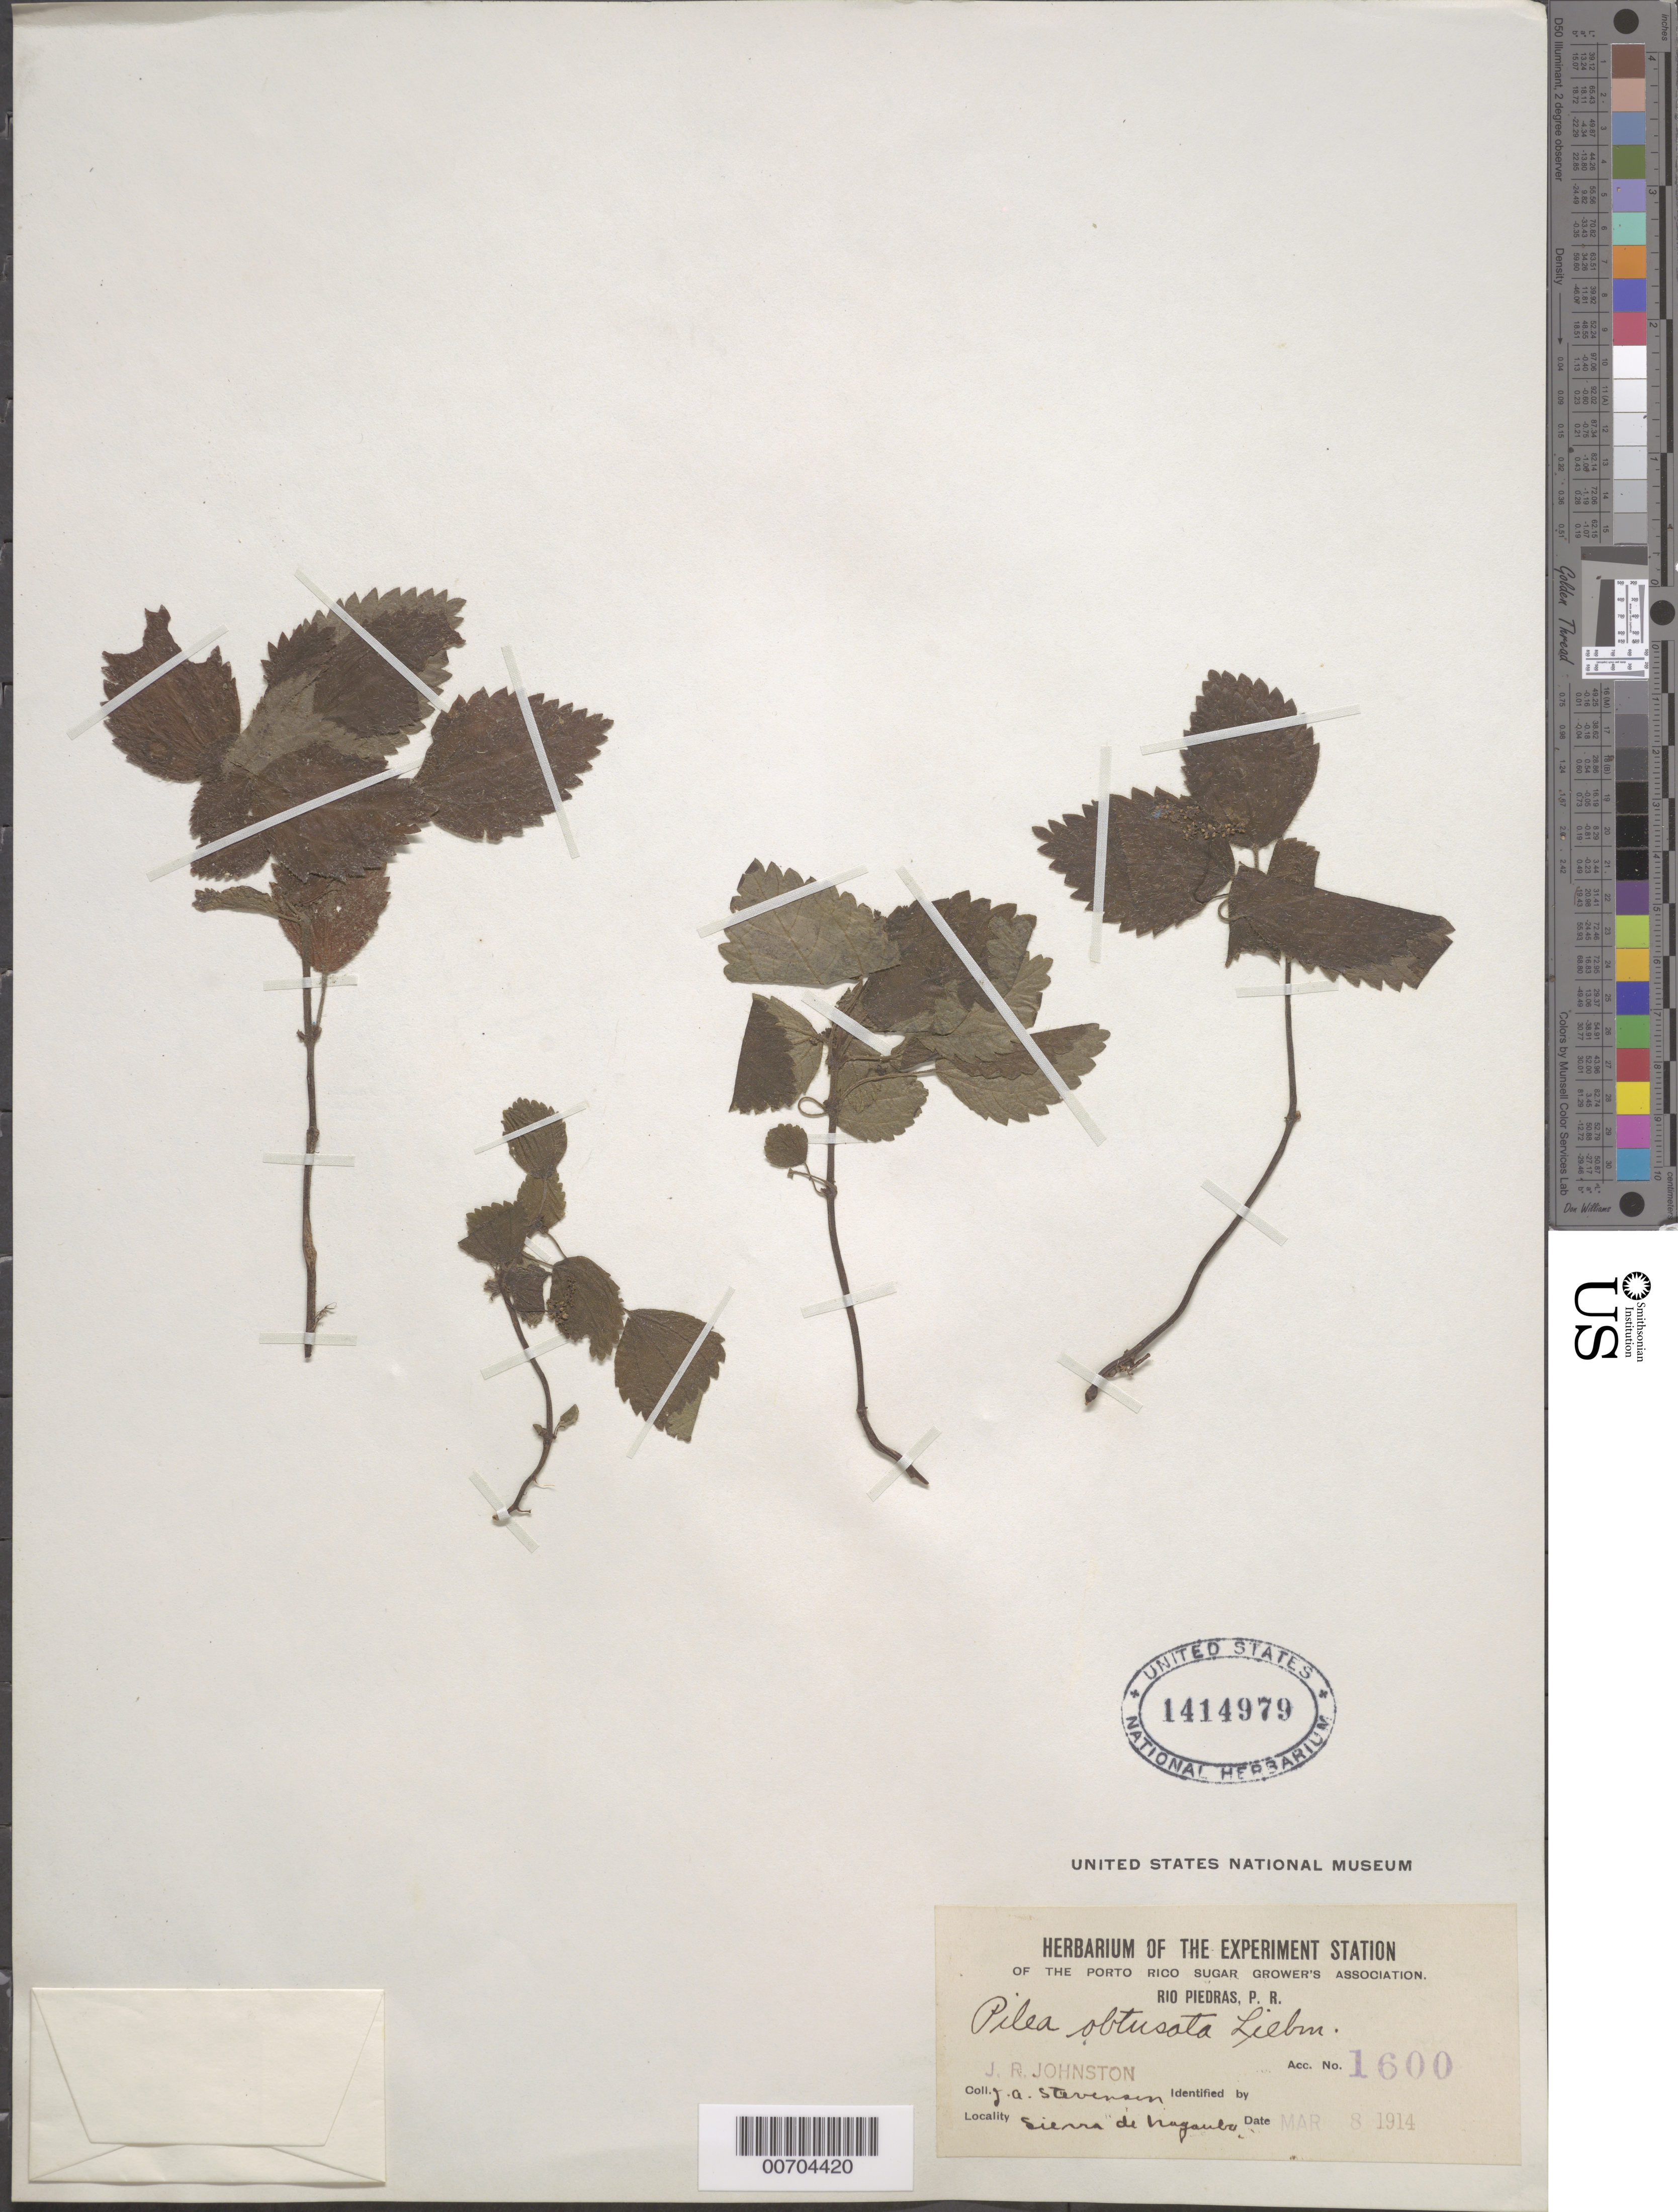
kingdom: Plantae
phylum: Tracheophyta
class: Magnoliopsida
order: Rosales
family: Urticaceae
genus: Pilea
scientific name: Pilea obtusata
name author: Liebm.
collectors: J. Stevenson & J. Johnston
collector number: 1600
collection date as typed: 08 Mar 1914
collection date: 1914-03-08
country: Puerto Rico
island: Greater Antilles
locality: Sierra de Naguabo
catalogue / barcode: US 1414979